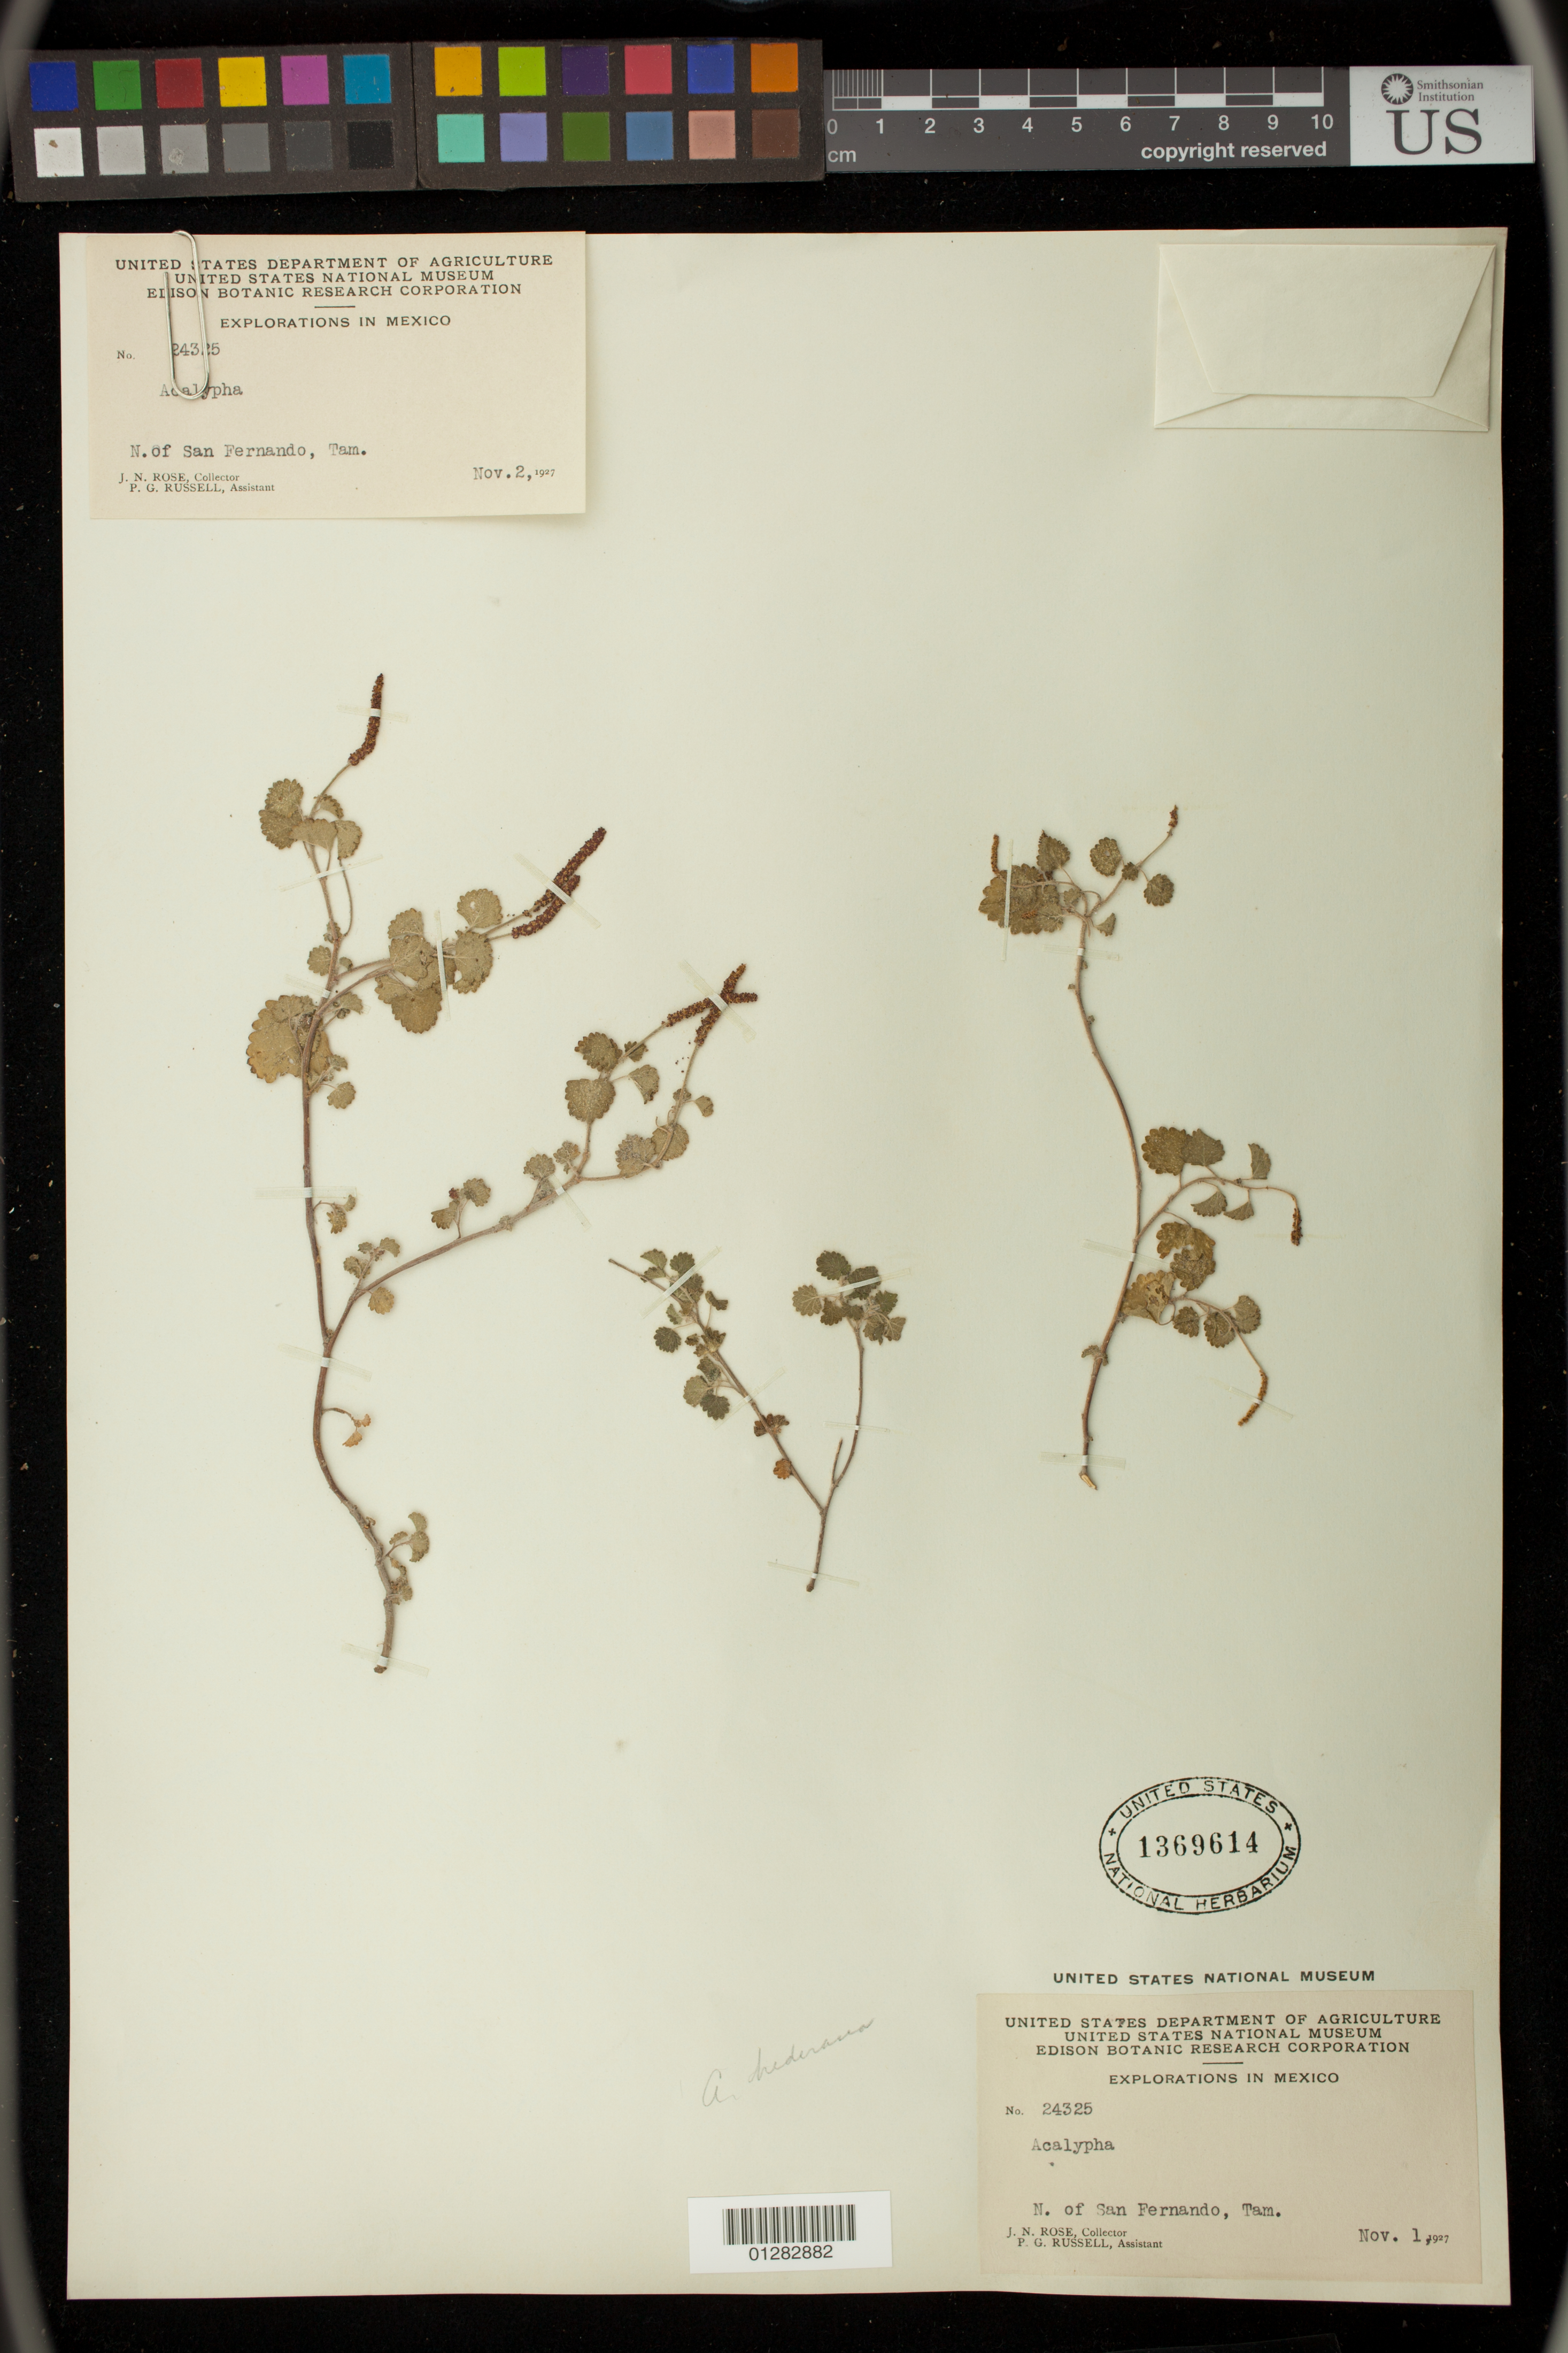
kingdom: Plantae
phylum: Tracheophyta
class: Magnoliopsida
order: Malpighiales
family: Euphorbiaceae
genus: Acalypha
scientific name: Acalypha sp.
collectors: J. N. Rose & P. G. Russell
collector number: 24325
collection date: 1927-11-01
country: Mexico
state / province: Tamaulipas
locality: North of San Fernando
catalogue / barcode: US 1369614